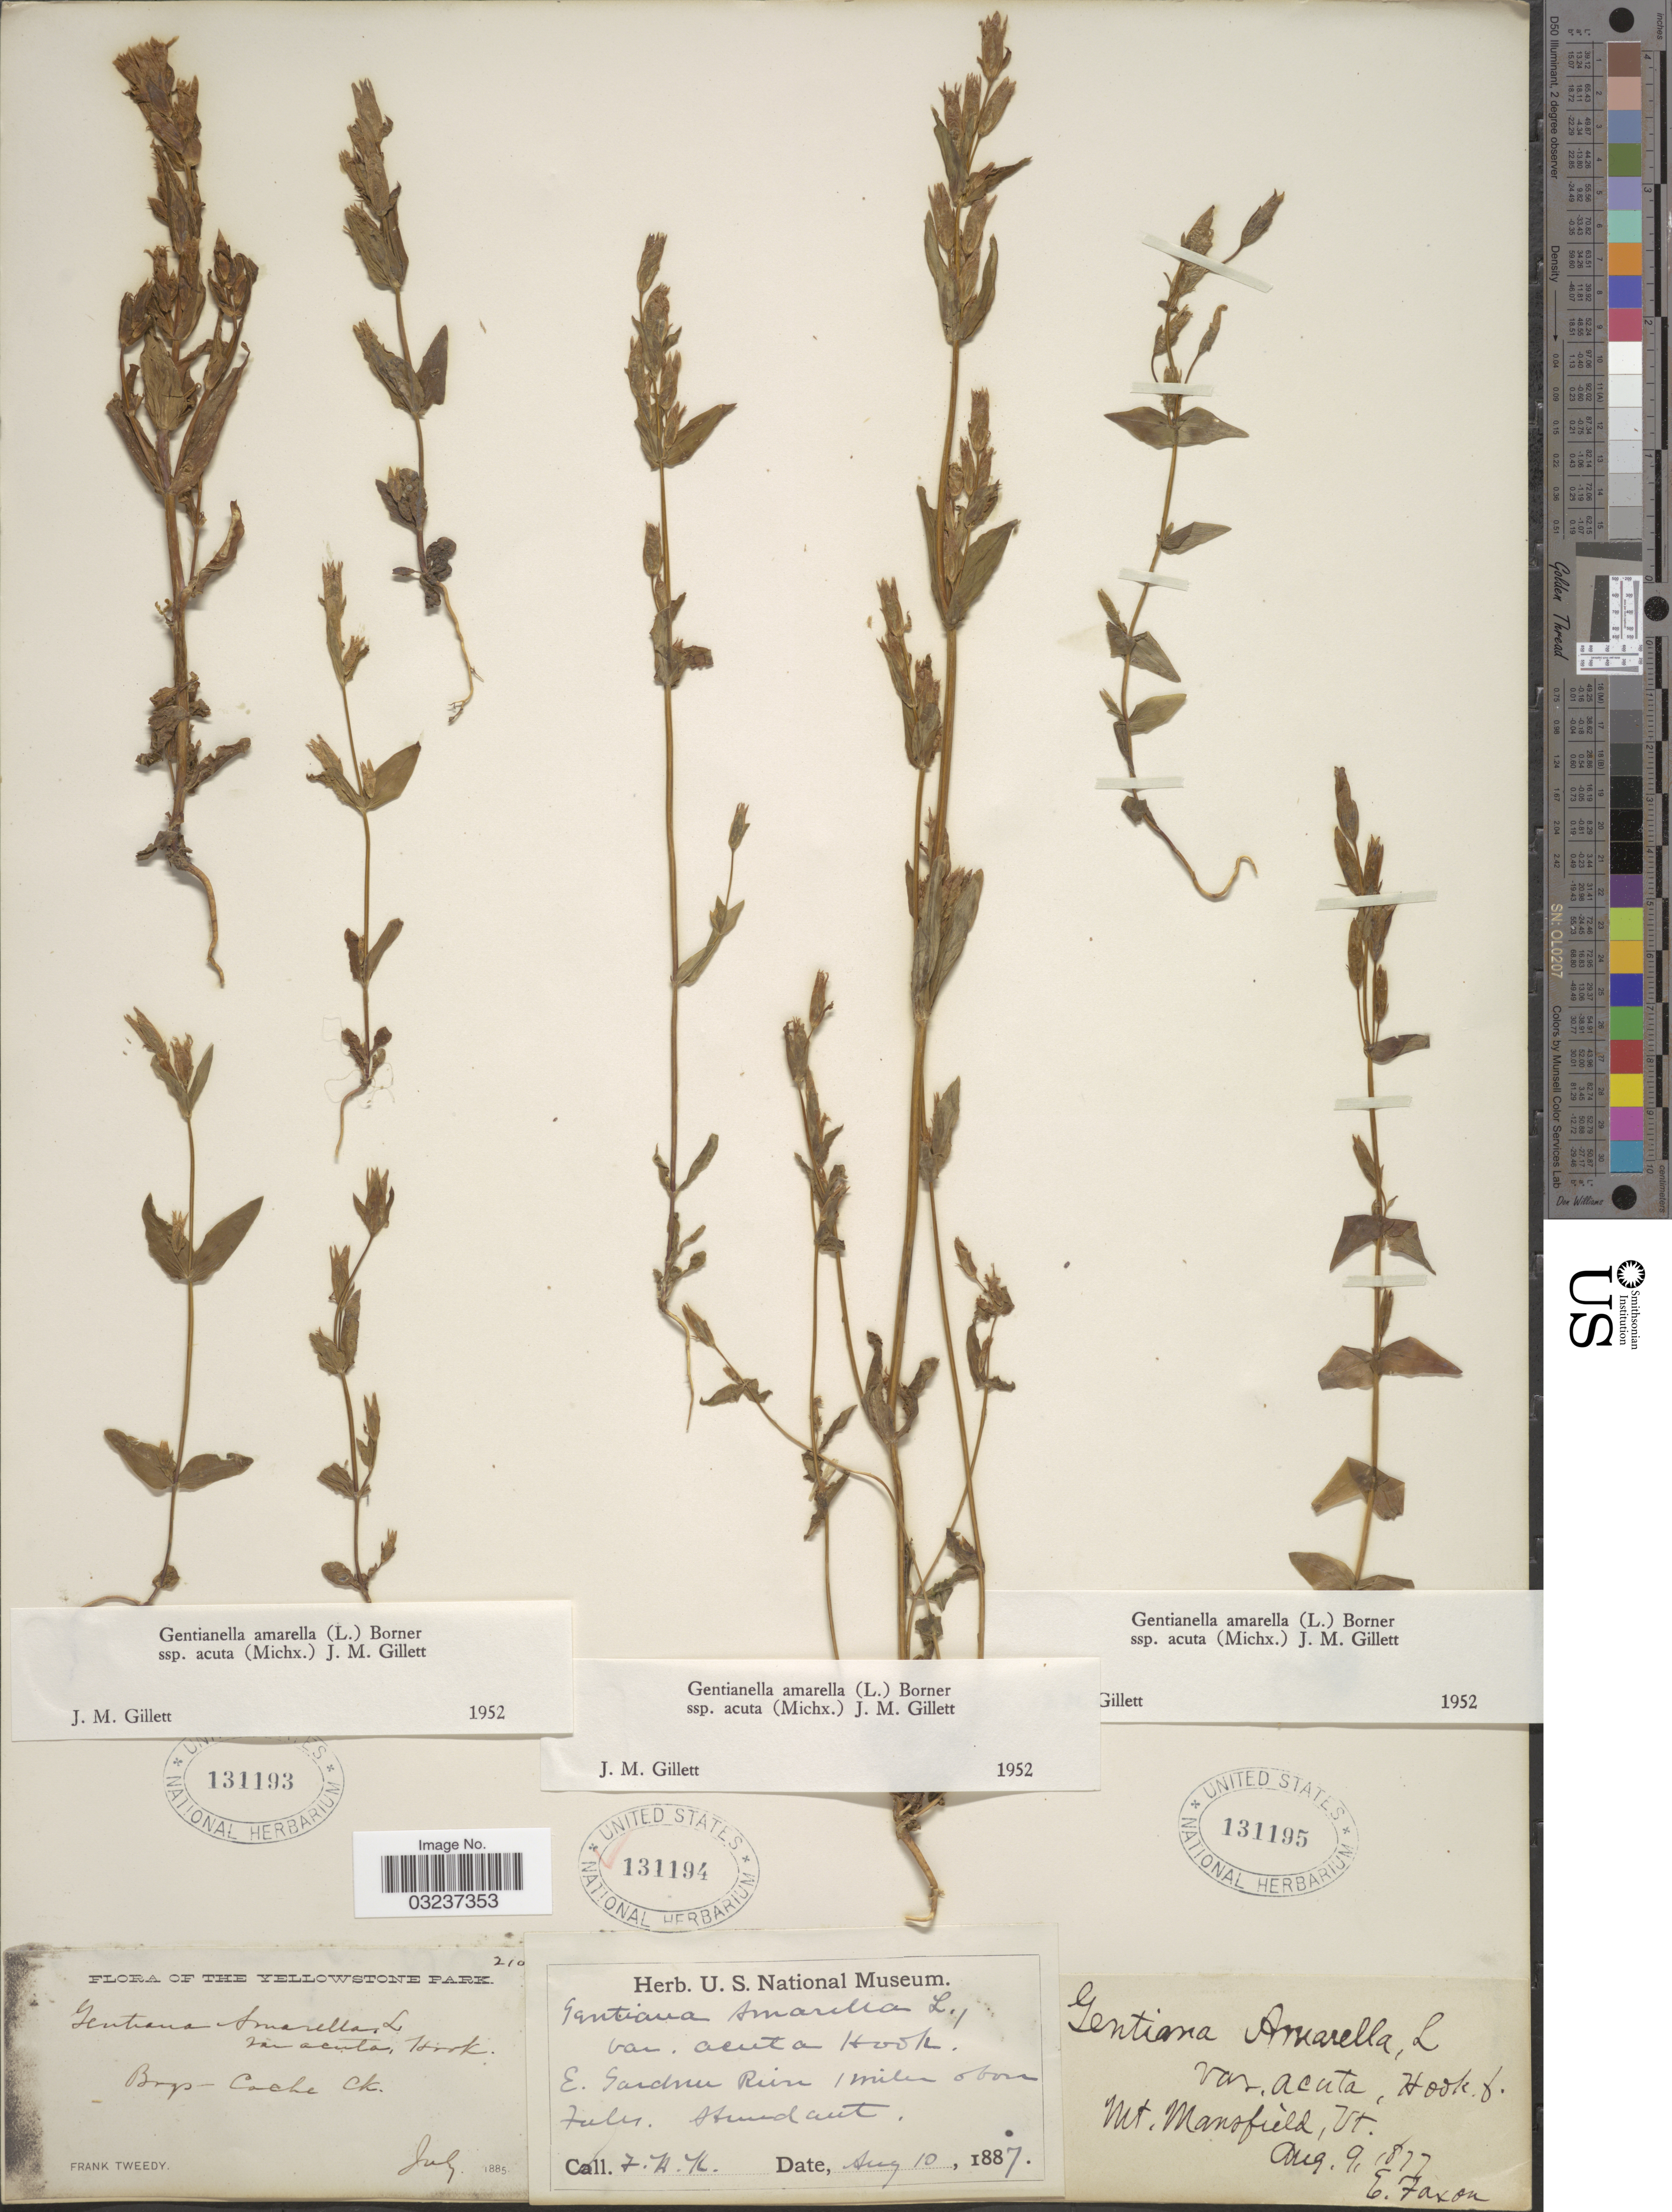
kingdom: Plantae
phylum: Tracheophyta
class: Magnoliopsida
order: Gentianales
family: Gentianaceae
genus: Gentianella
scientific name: Gentianella amarella subsp. acuta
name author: (Michx.) J.M. Gillett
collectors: F. H. K.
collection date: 1887-08-10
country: United States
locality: E. Gardner River 1 mile above falls. Handcut.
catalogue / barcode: US 131194-2